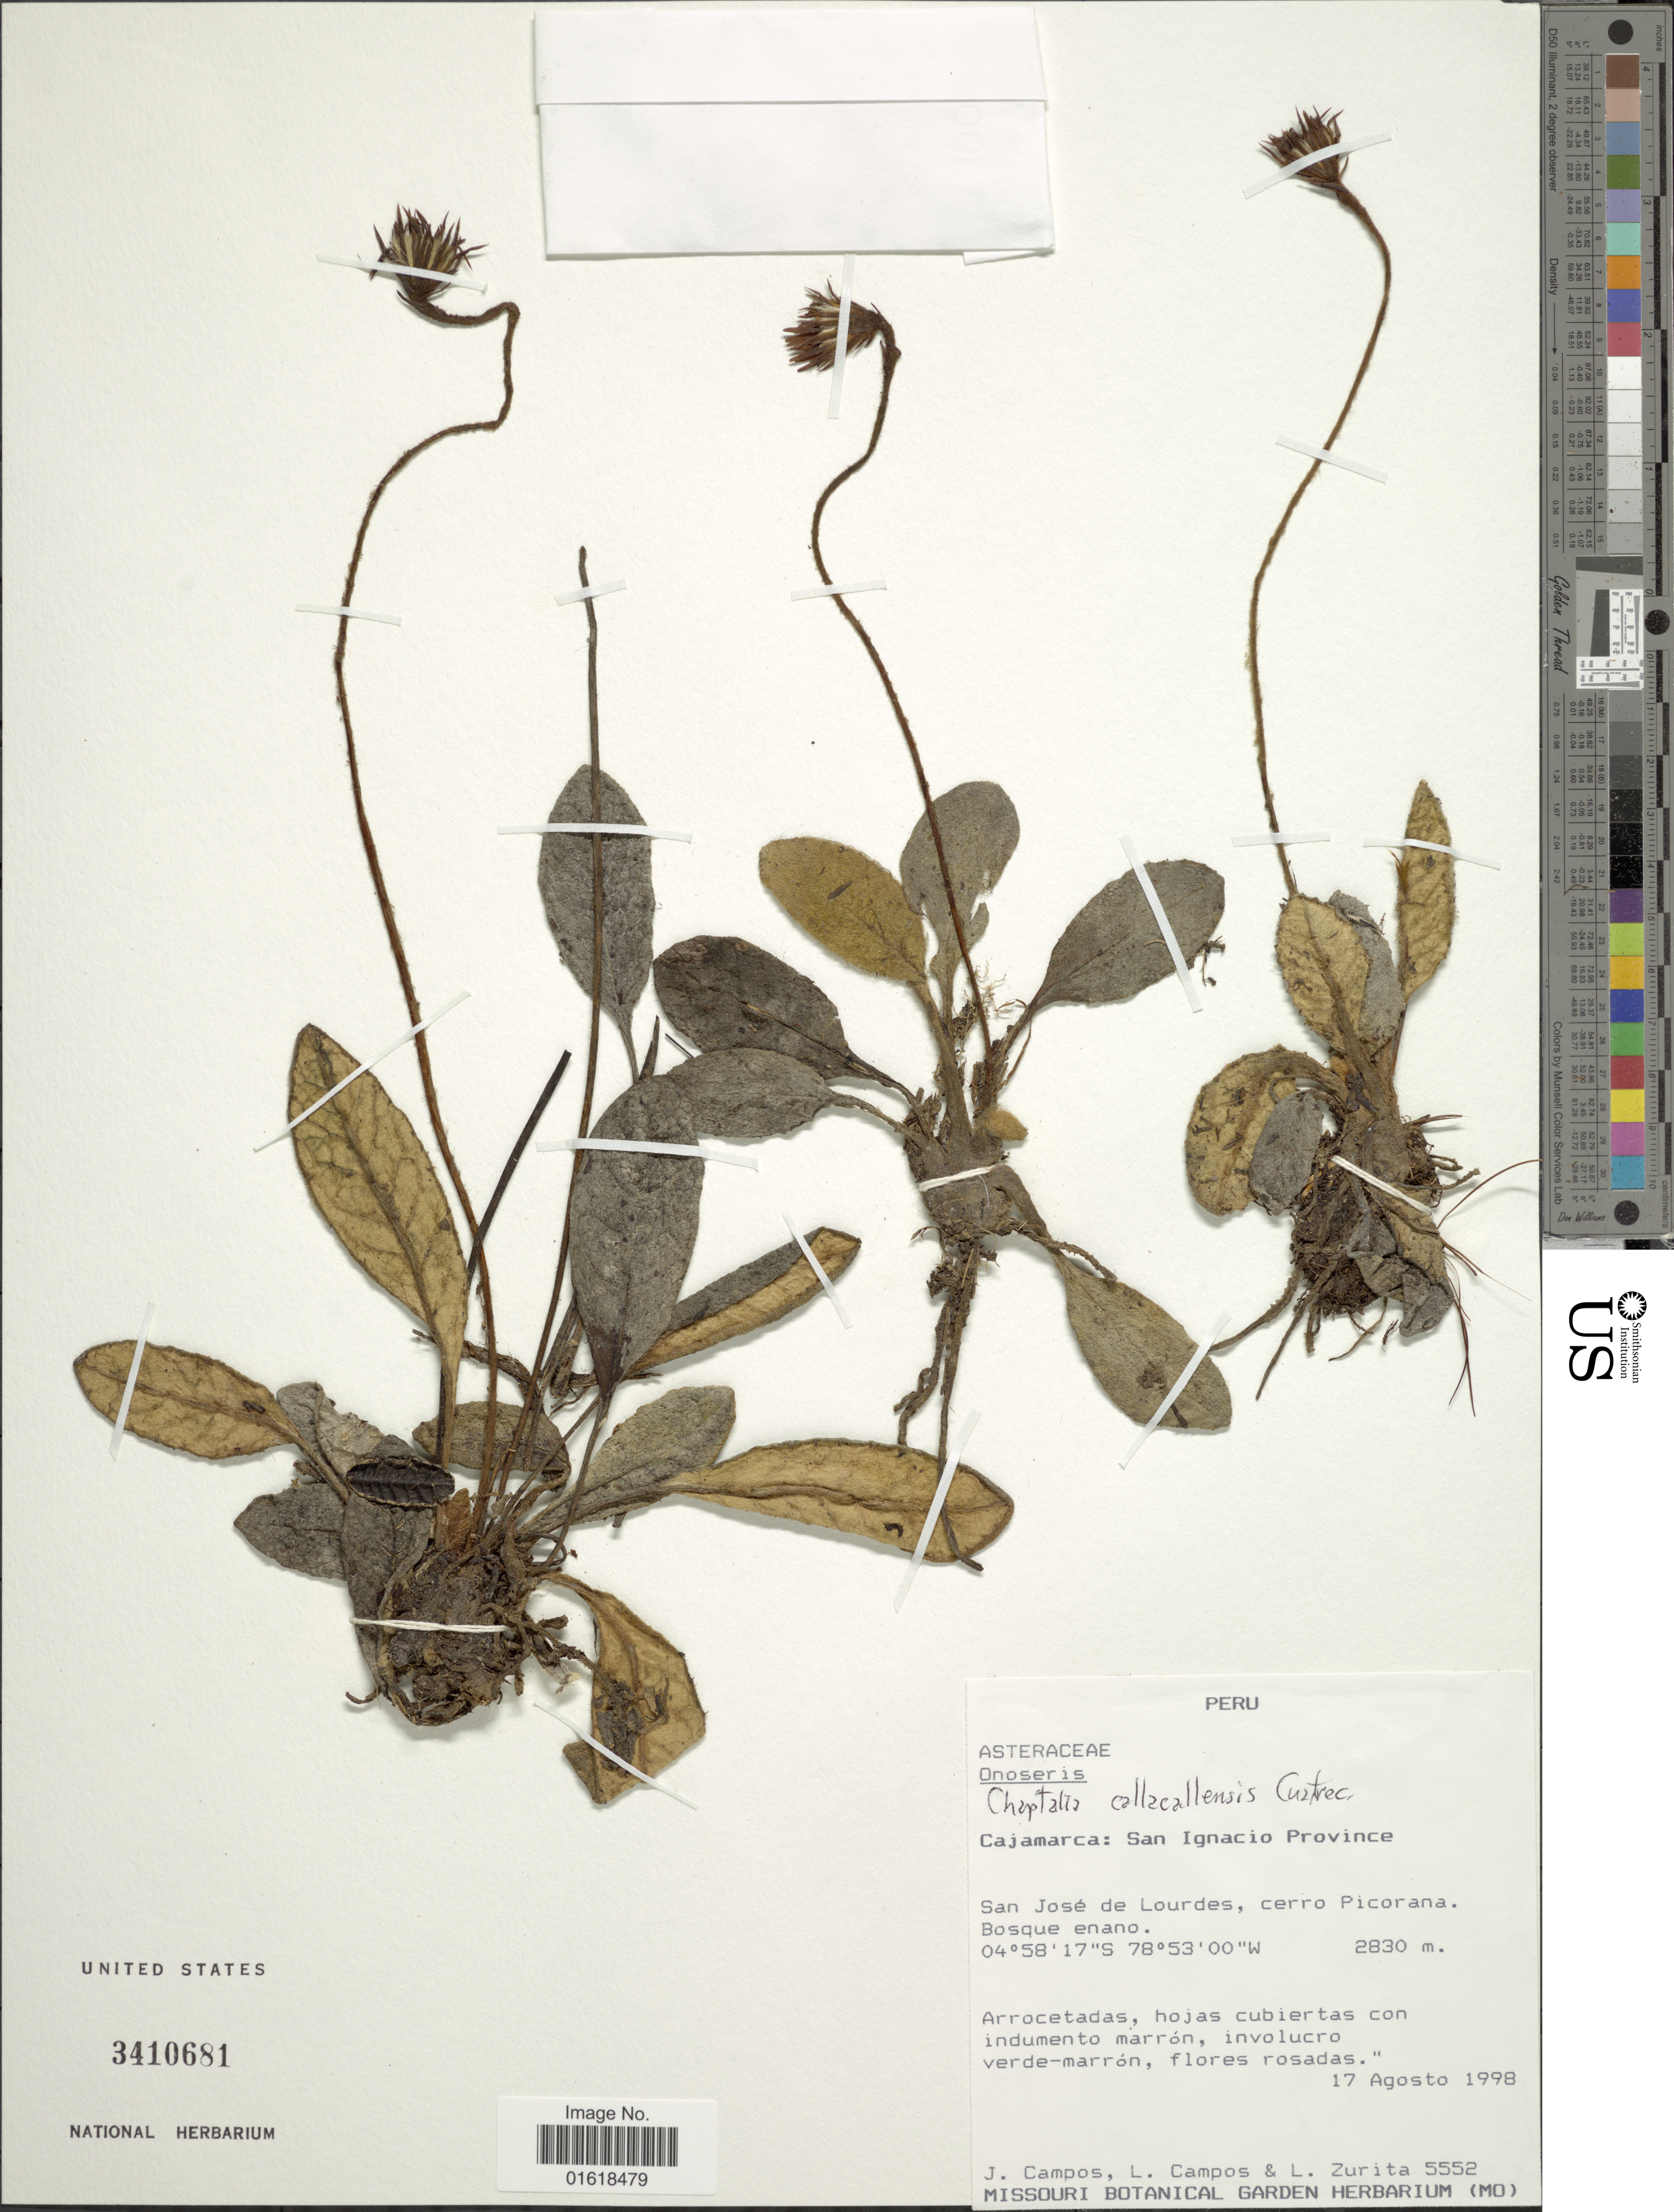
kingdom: Plantae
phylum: Tracheophyta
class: Magnoliopsida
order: Asterales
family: Asteraceae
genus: Chaptalia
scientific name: Chaptalia callacallensis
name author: Cuatrec.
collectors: J. Campos, L. Campos & L. Zurita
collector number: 5552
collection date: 1998-08-17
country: Peru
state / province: Cajamarca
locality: San Ignacio Province. San José de Lourdes, cerro Picorana. Bosque enano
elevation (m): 2830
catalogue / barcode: US 3410681